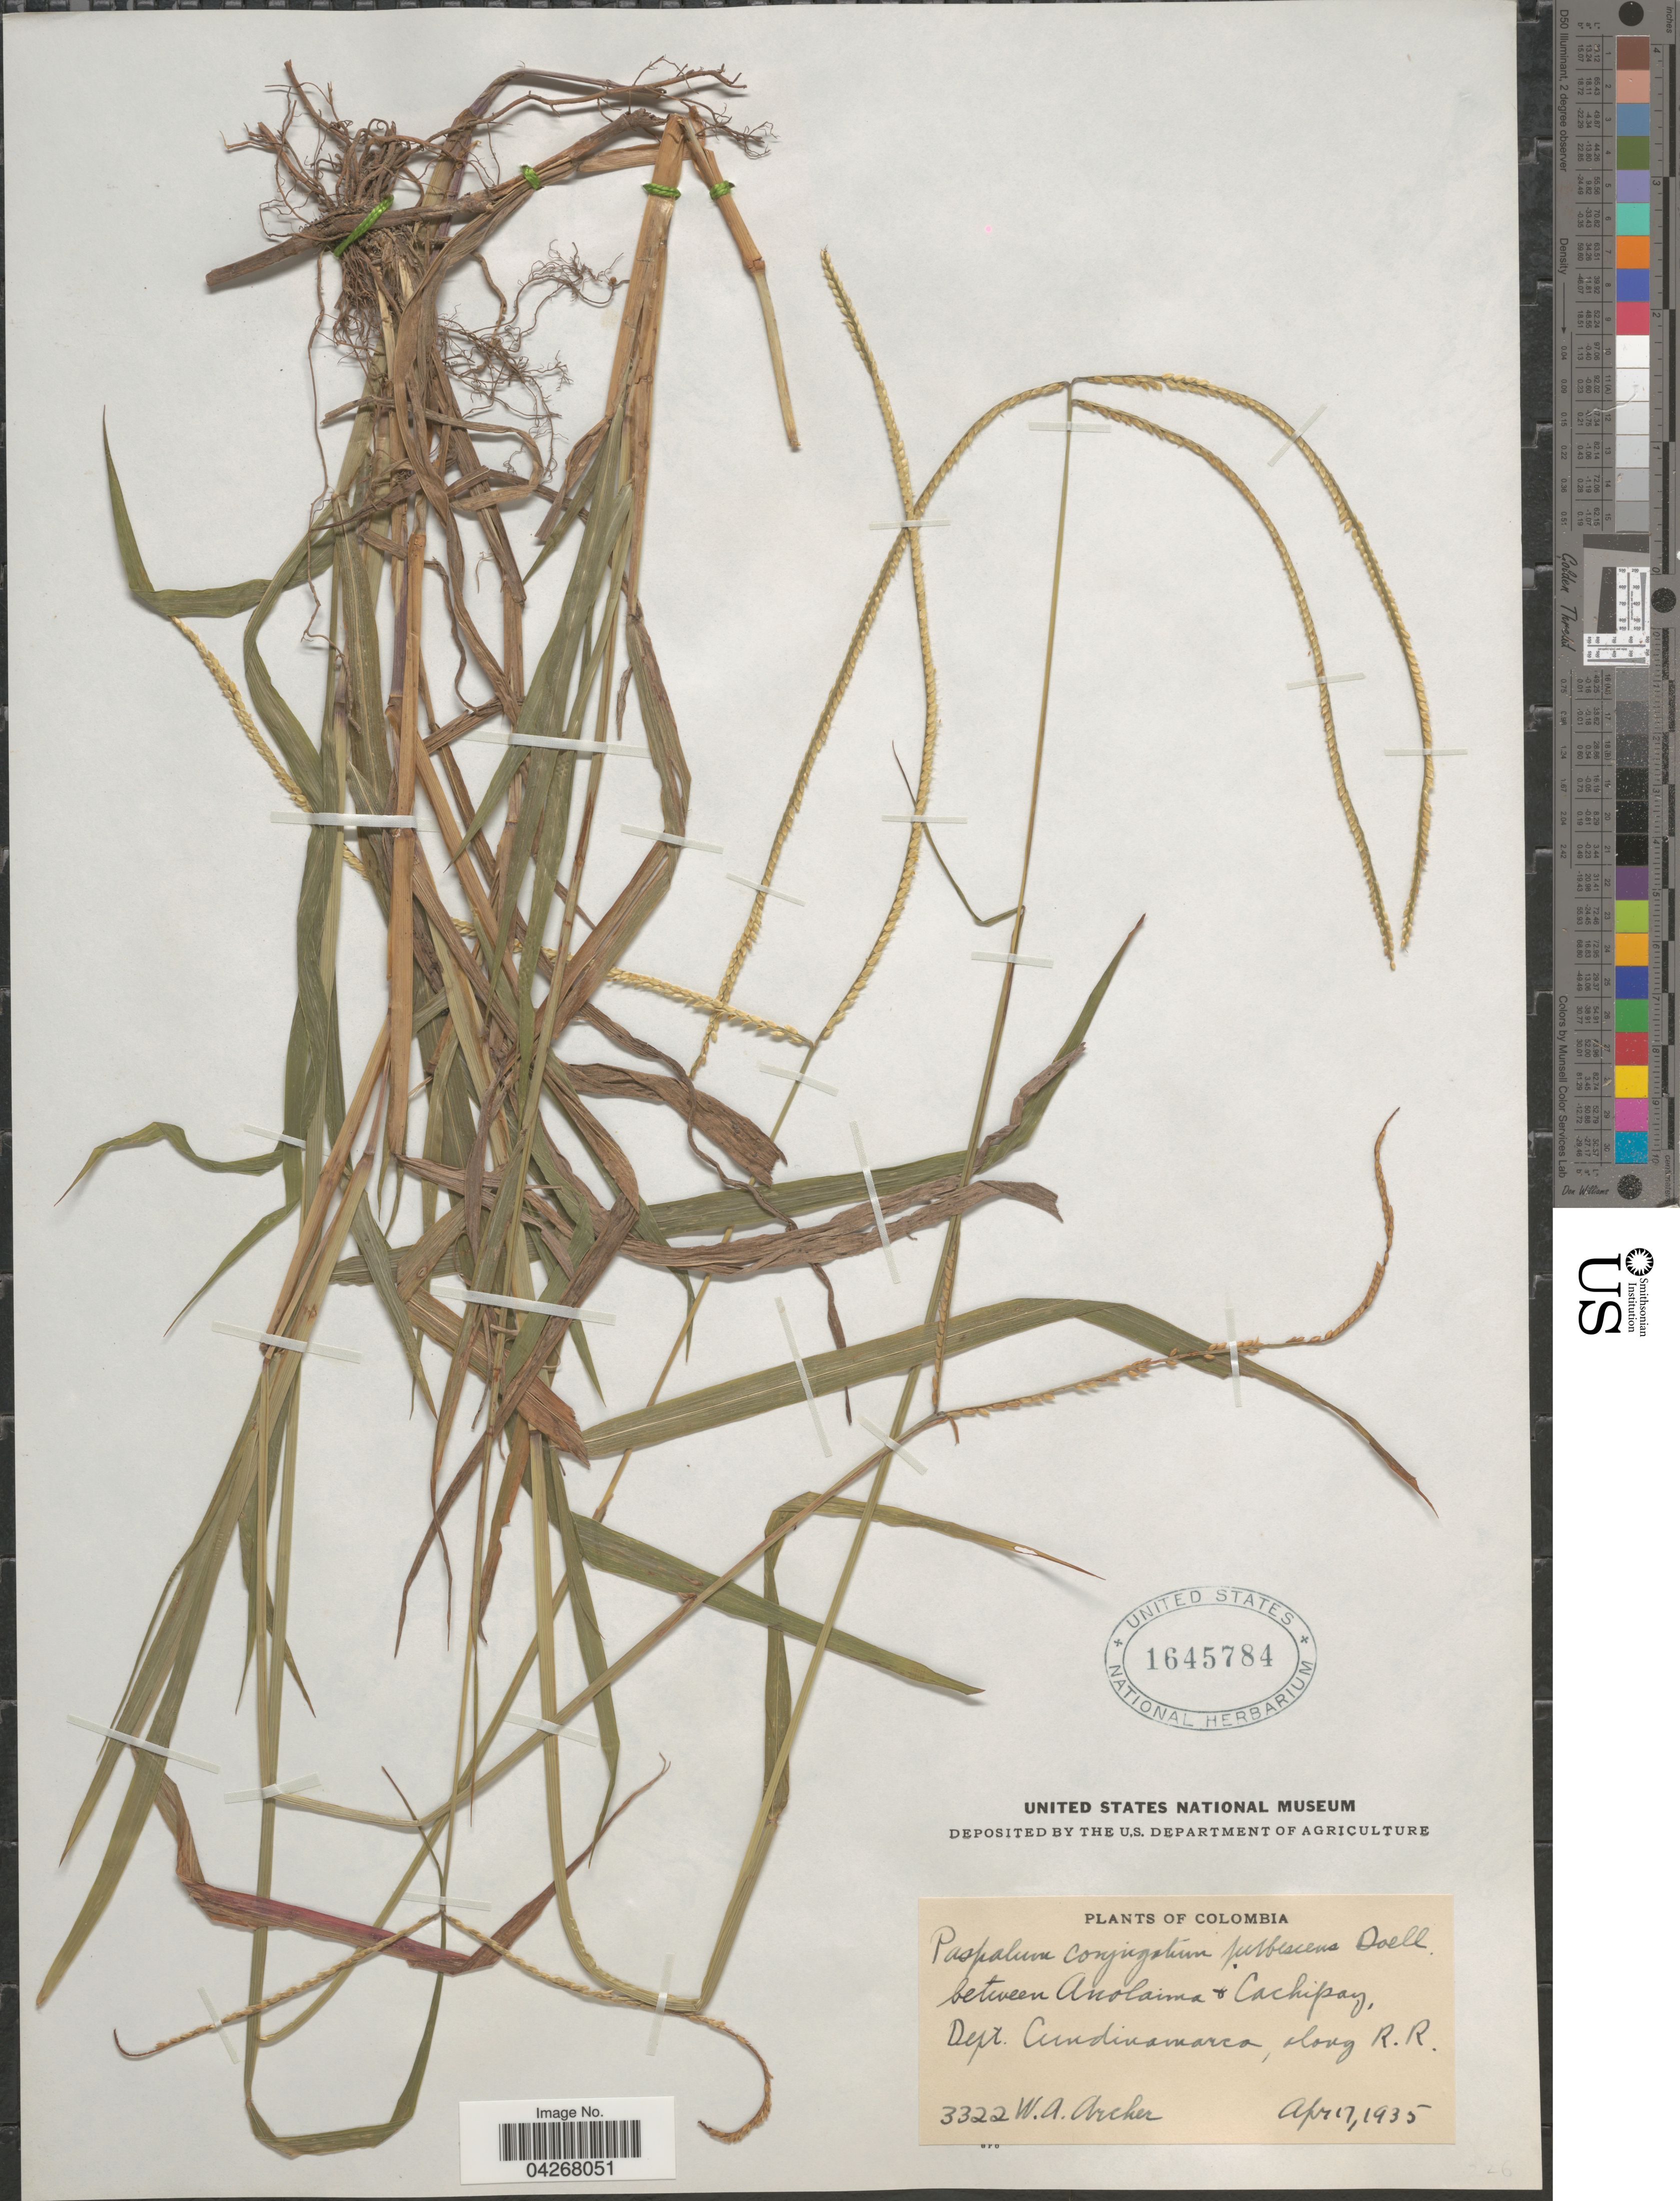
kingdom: Plantae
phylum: Tracheophyta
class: Liliopsida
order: Poales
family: Poaceae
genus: Paspalum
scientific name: Paspalum conjugatum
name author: P.J. Bergius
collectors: W. Archer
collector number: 3322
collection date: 1935-04-17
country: Colombia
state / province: Cundinamarca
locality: Between Anolaima + Cachipay, Dept. Cundinamarca, along R.R.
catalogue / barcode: US 1645784